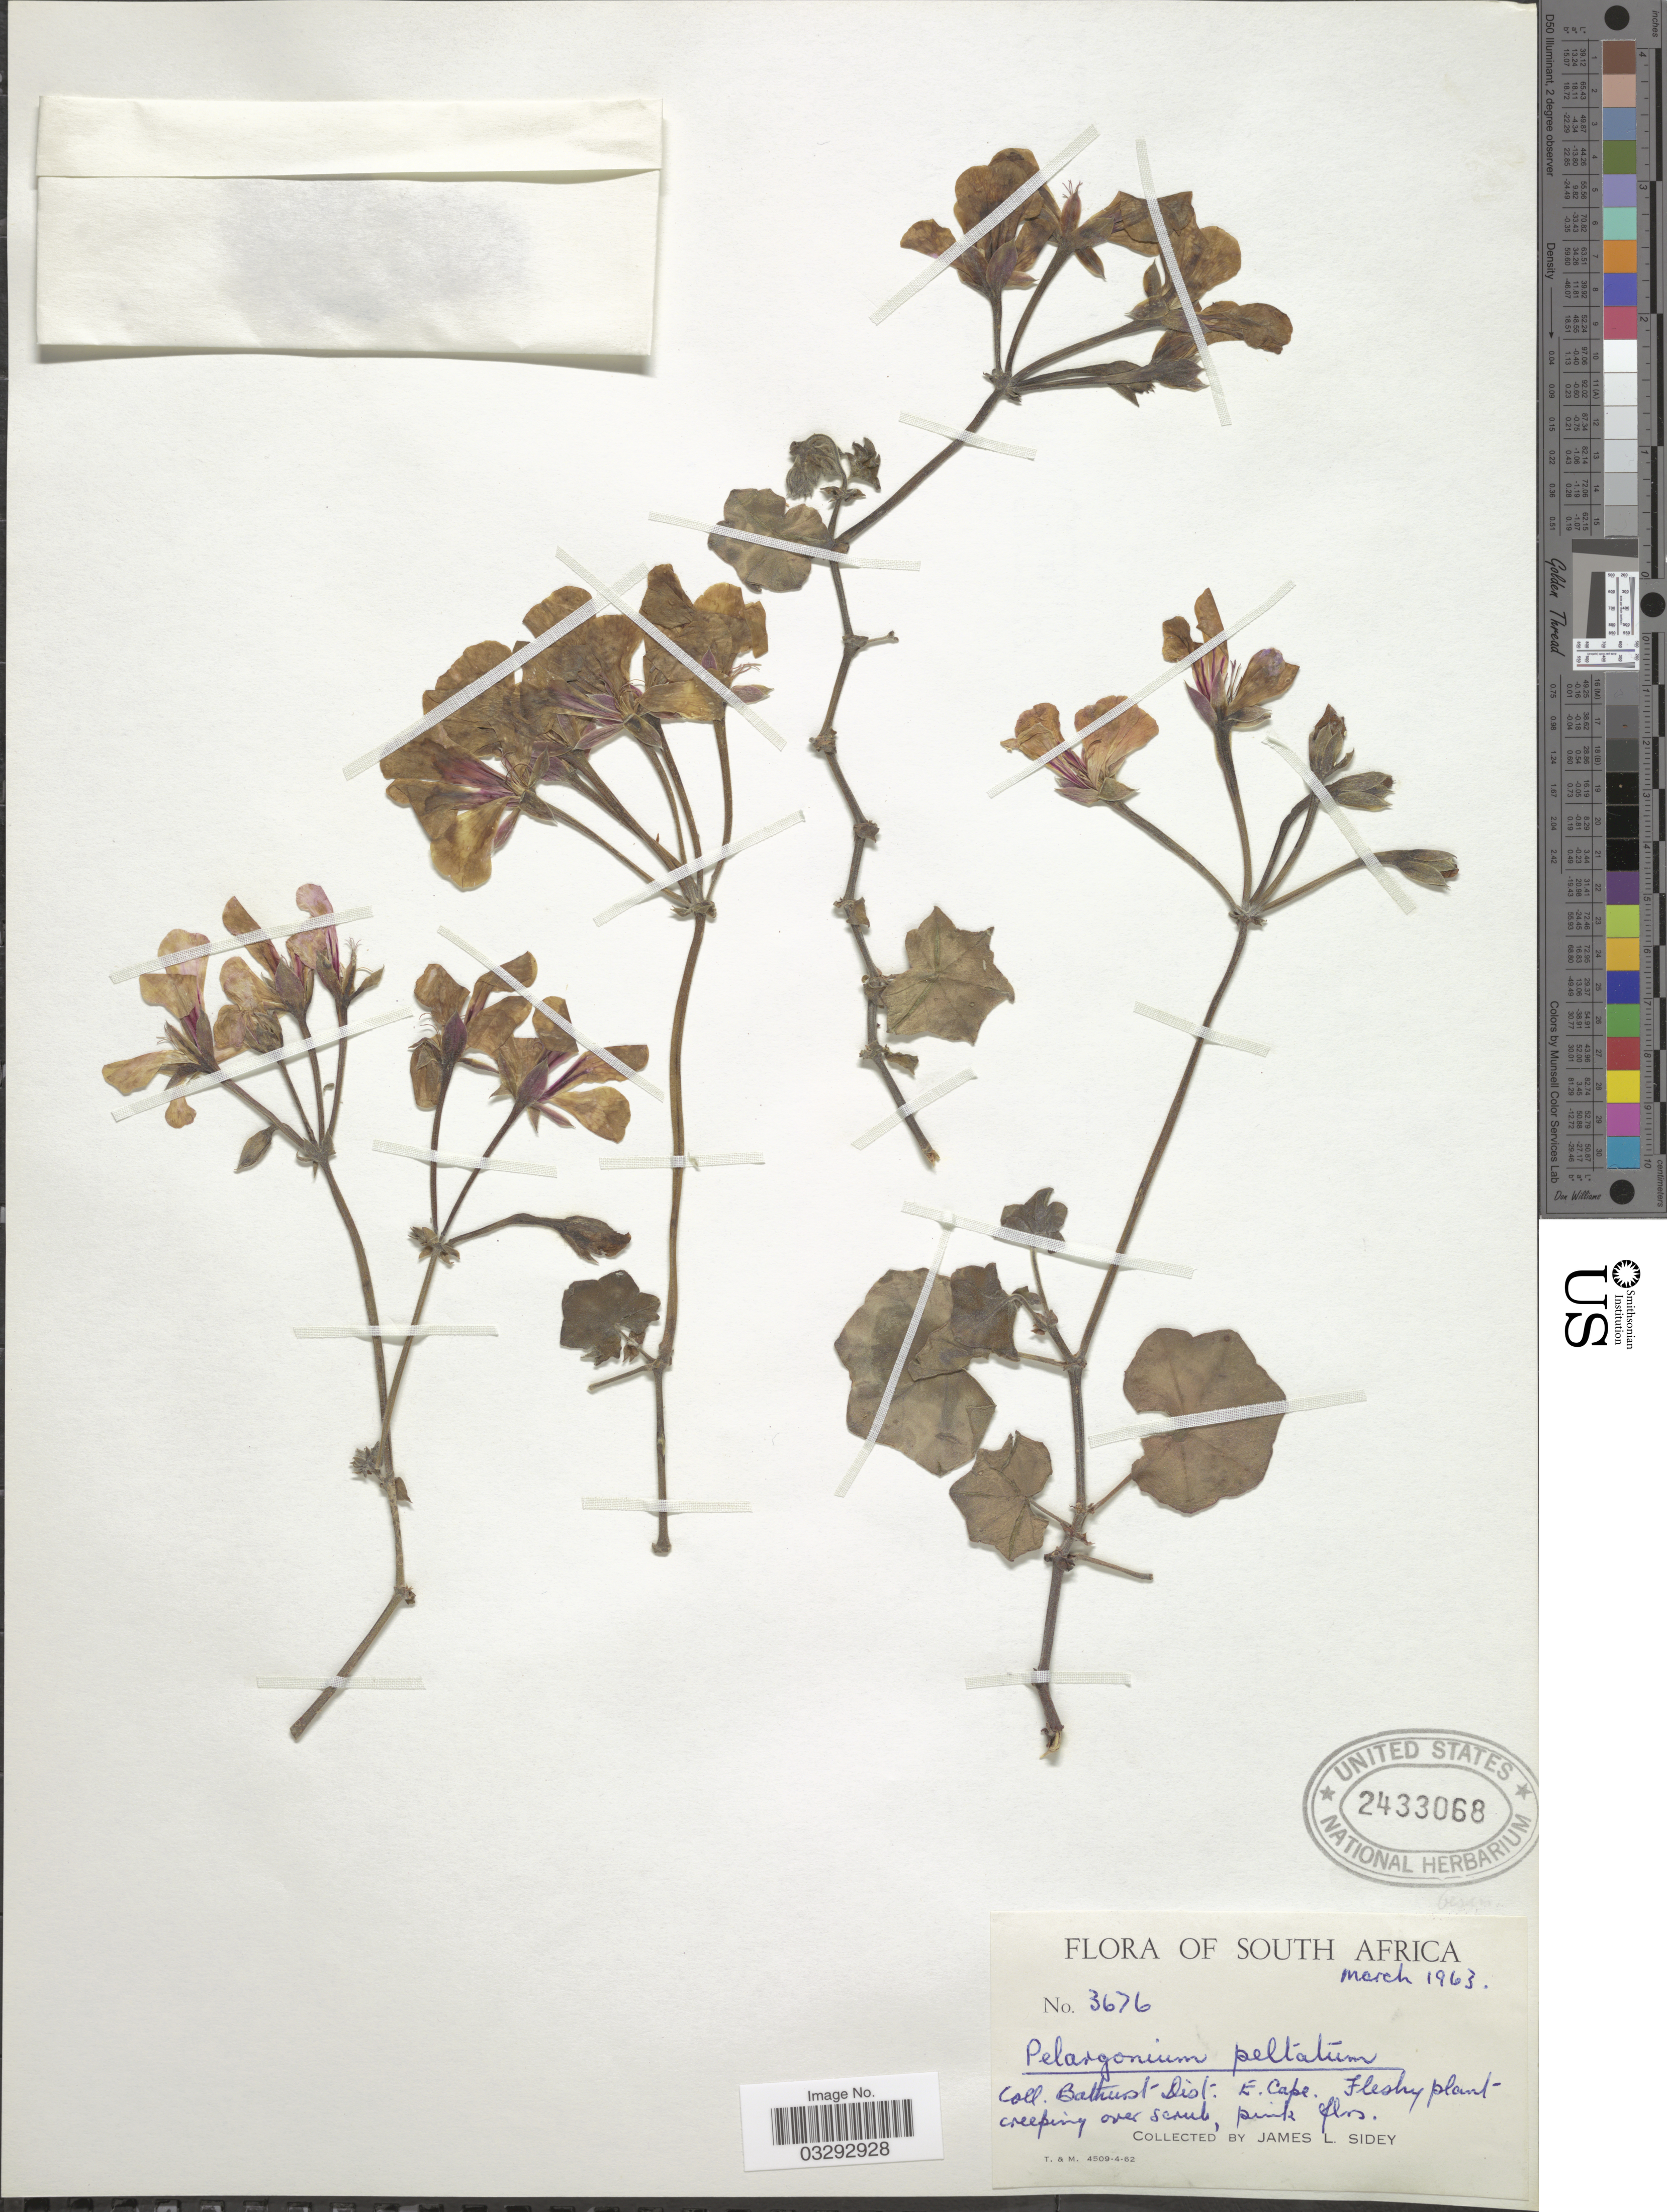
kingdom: Plantae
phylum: Tracheophyta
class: Magnoliopsida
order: Geraniales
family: Geraniaceae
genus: Pelargonium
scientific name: Pelargonium peltatum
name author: (L.) L'Hér.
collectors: J. L. Sidey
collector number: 3676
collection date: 1963-03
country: South Africa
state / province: Eastern Cape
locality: Bathurst Dist. E. Cape.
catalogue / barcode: US 2433068